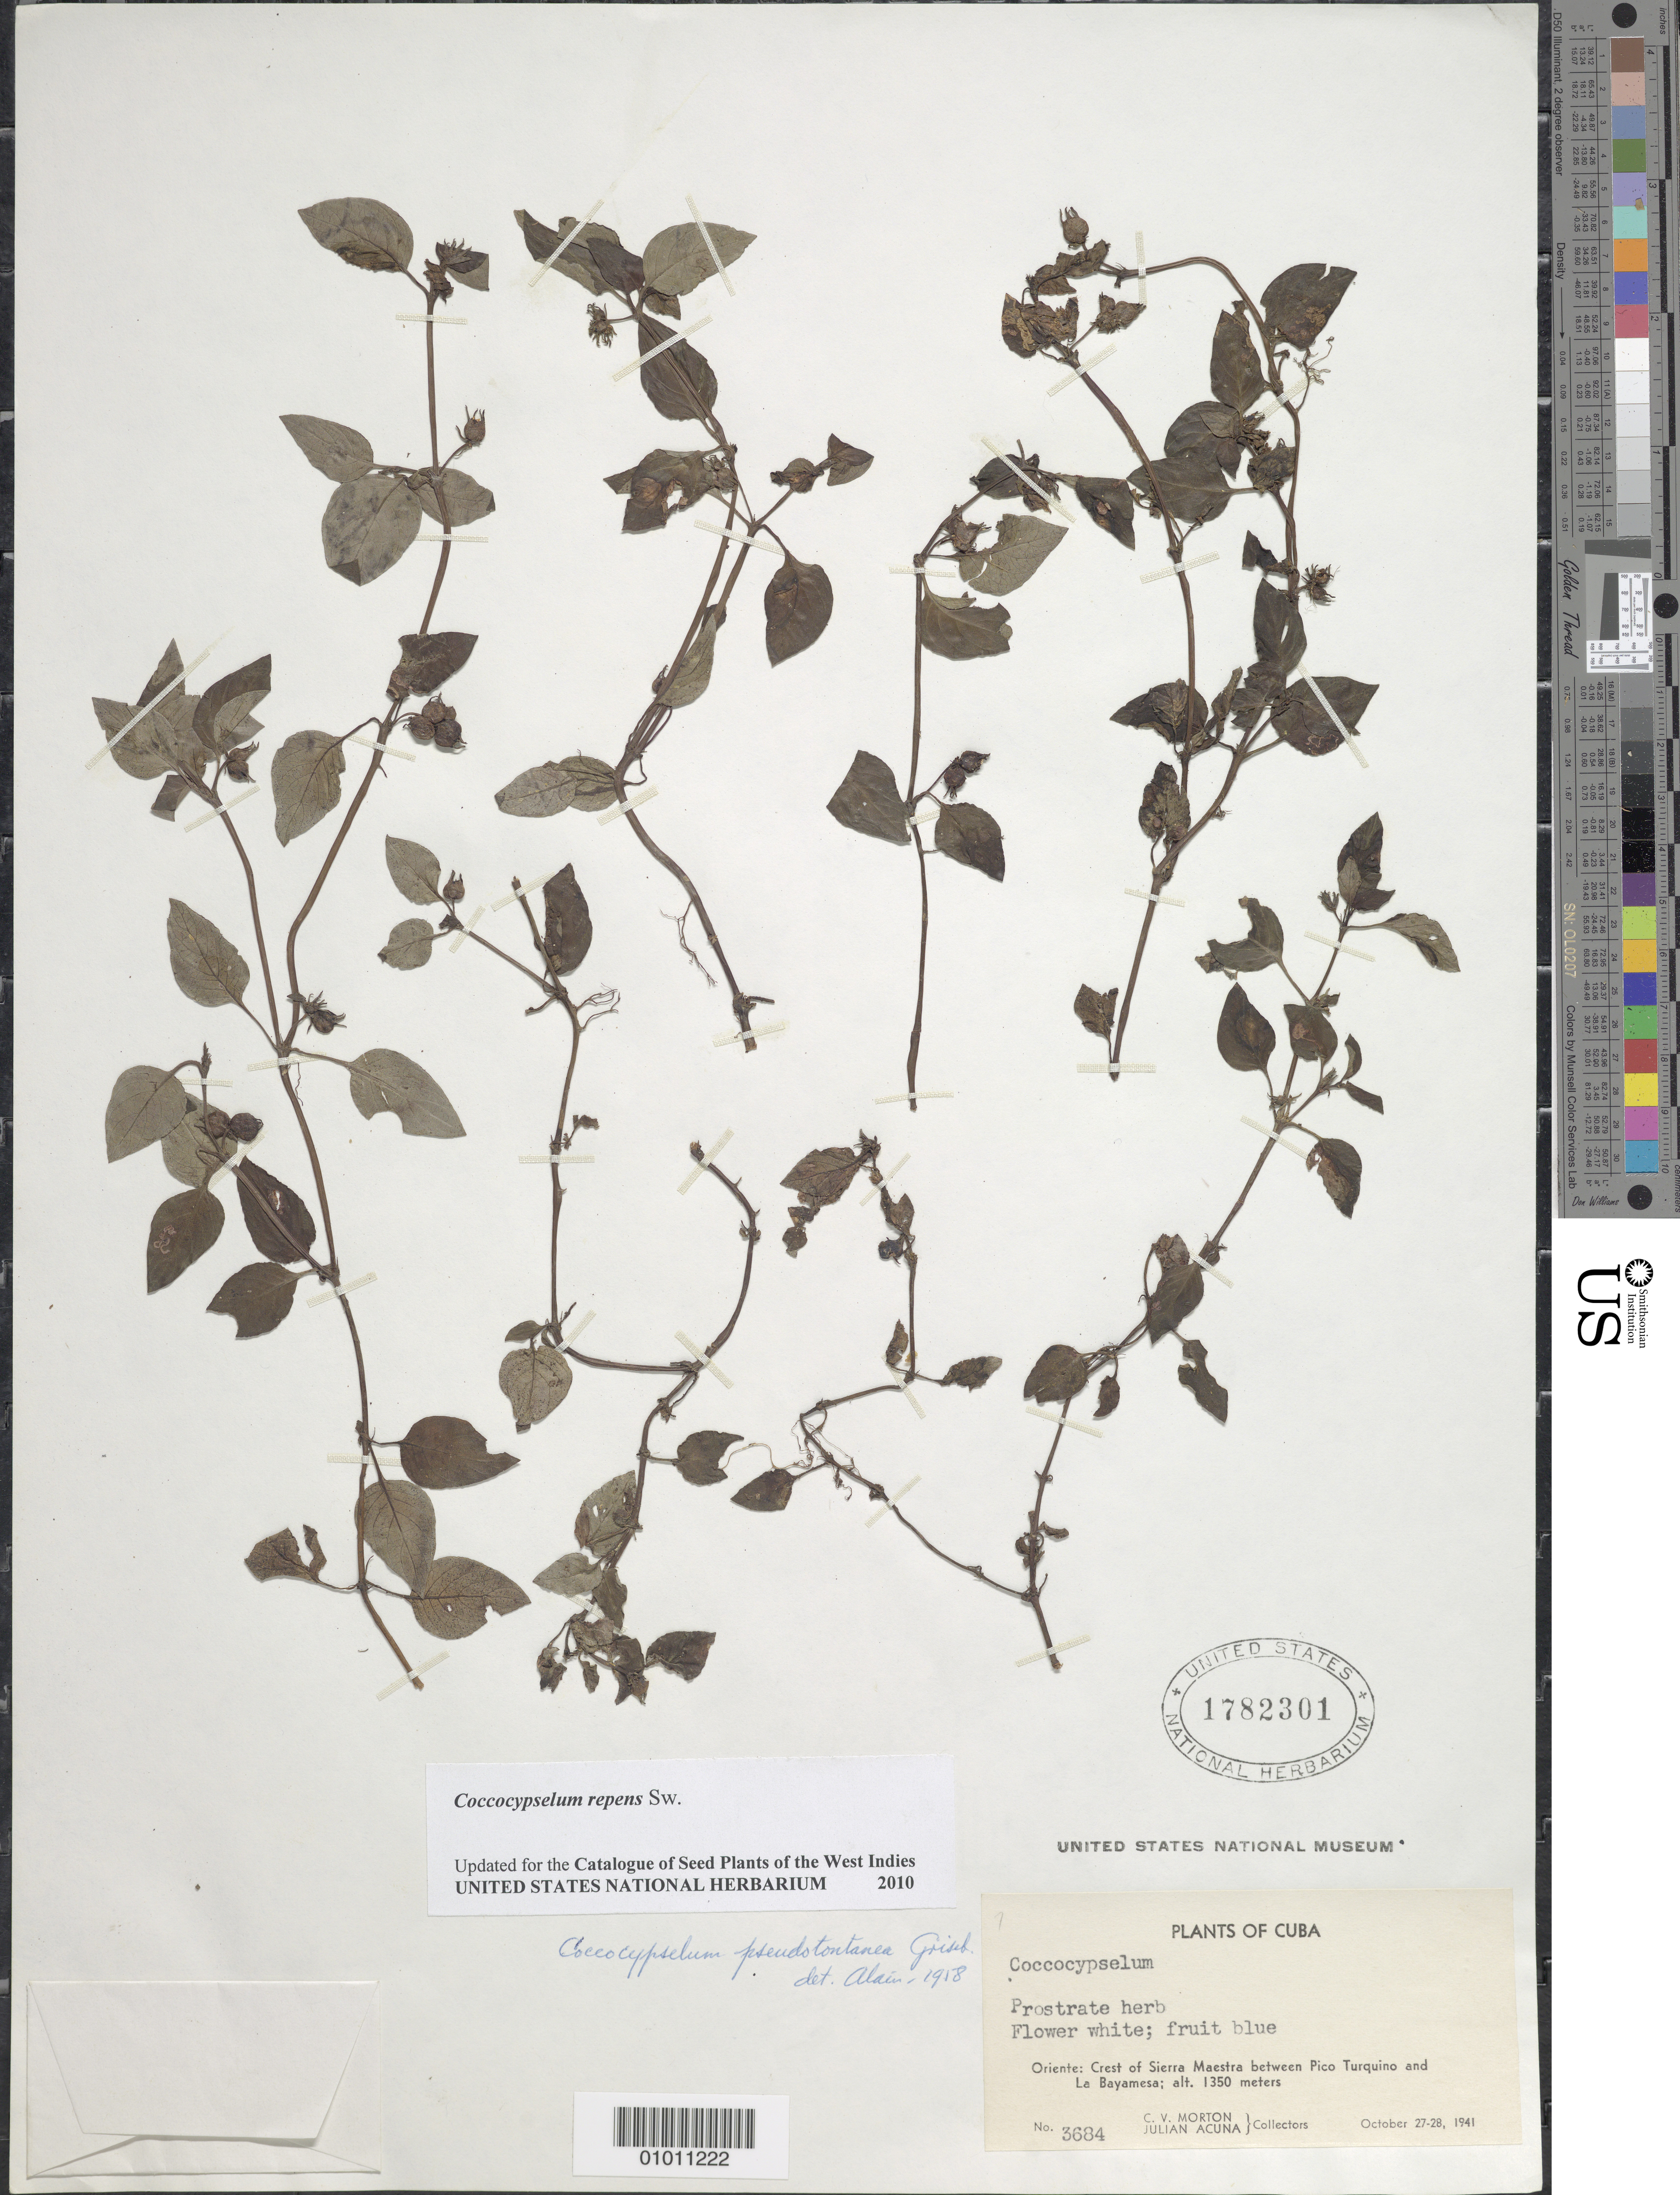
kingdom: Plantae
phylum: Tracheophyta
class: Magnoliopsida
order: Gentianales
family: Rubiaceae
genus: Coccocypselum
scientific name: Coccocypselum repens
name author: Sw.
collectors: C. V. Morton & J. Acuña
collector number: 3684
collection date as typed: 27 Oct 1941 to 28 Oct 1941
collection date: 1941-10-27/1941-10-28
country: Cuba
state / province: Oriente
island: Cuba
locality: Crest of Sierra Maestra between Pico Turquino and La Bayamesa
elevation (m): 1350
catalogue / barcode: US 1782301